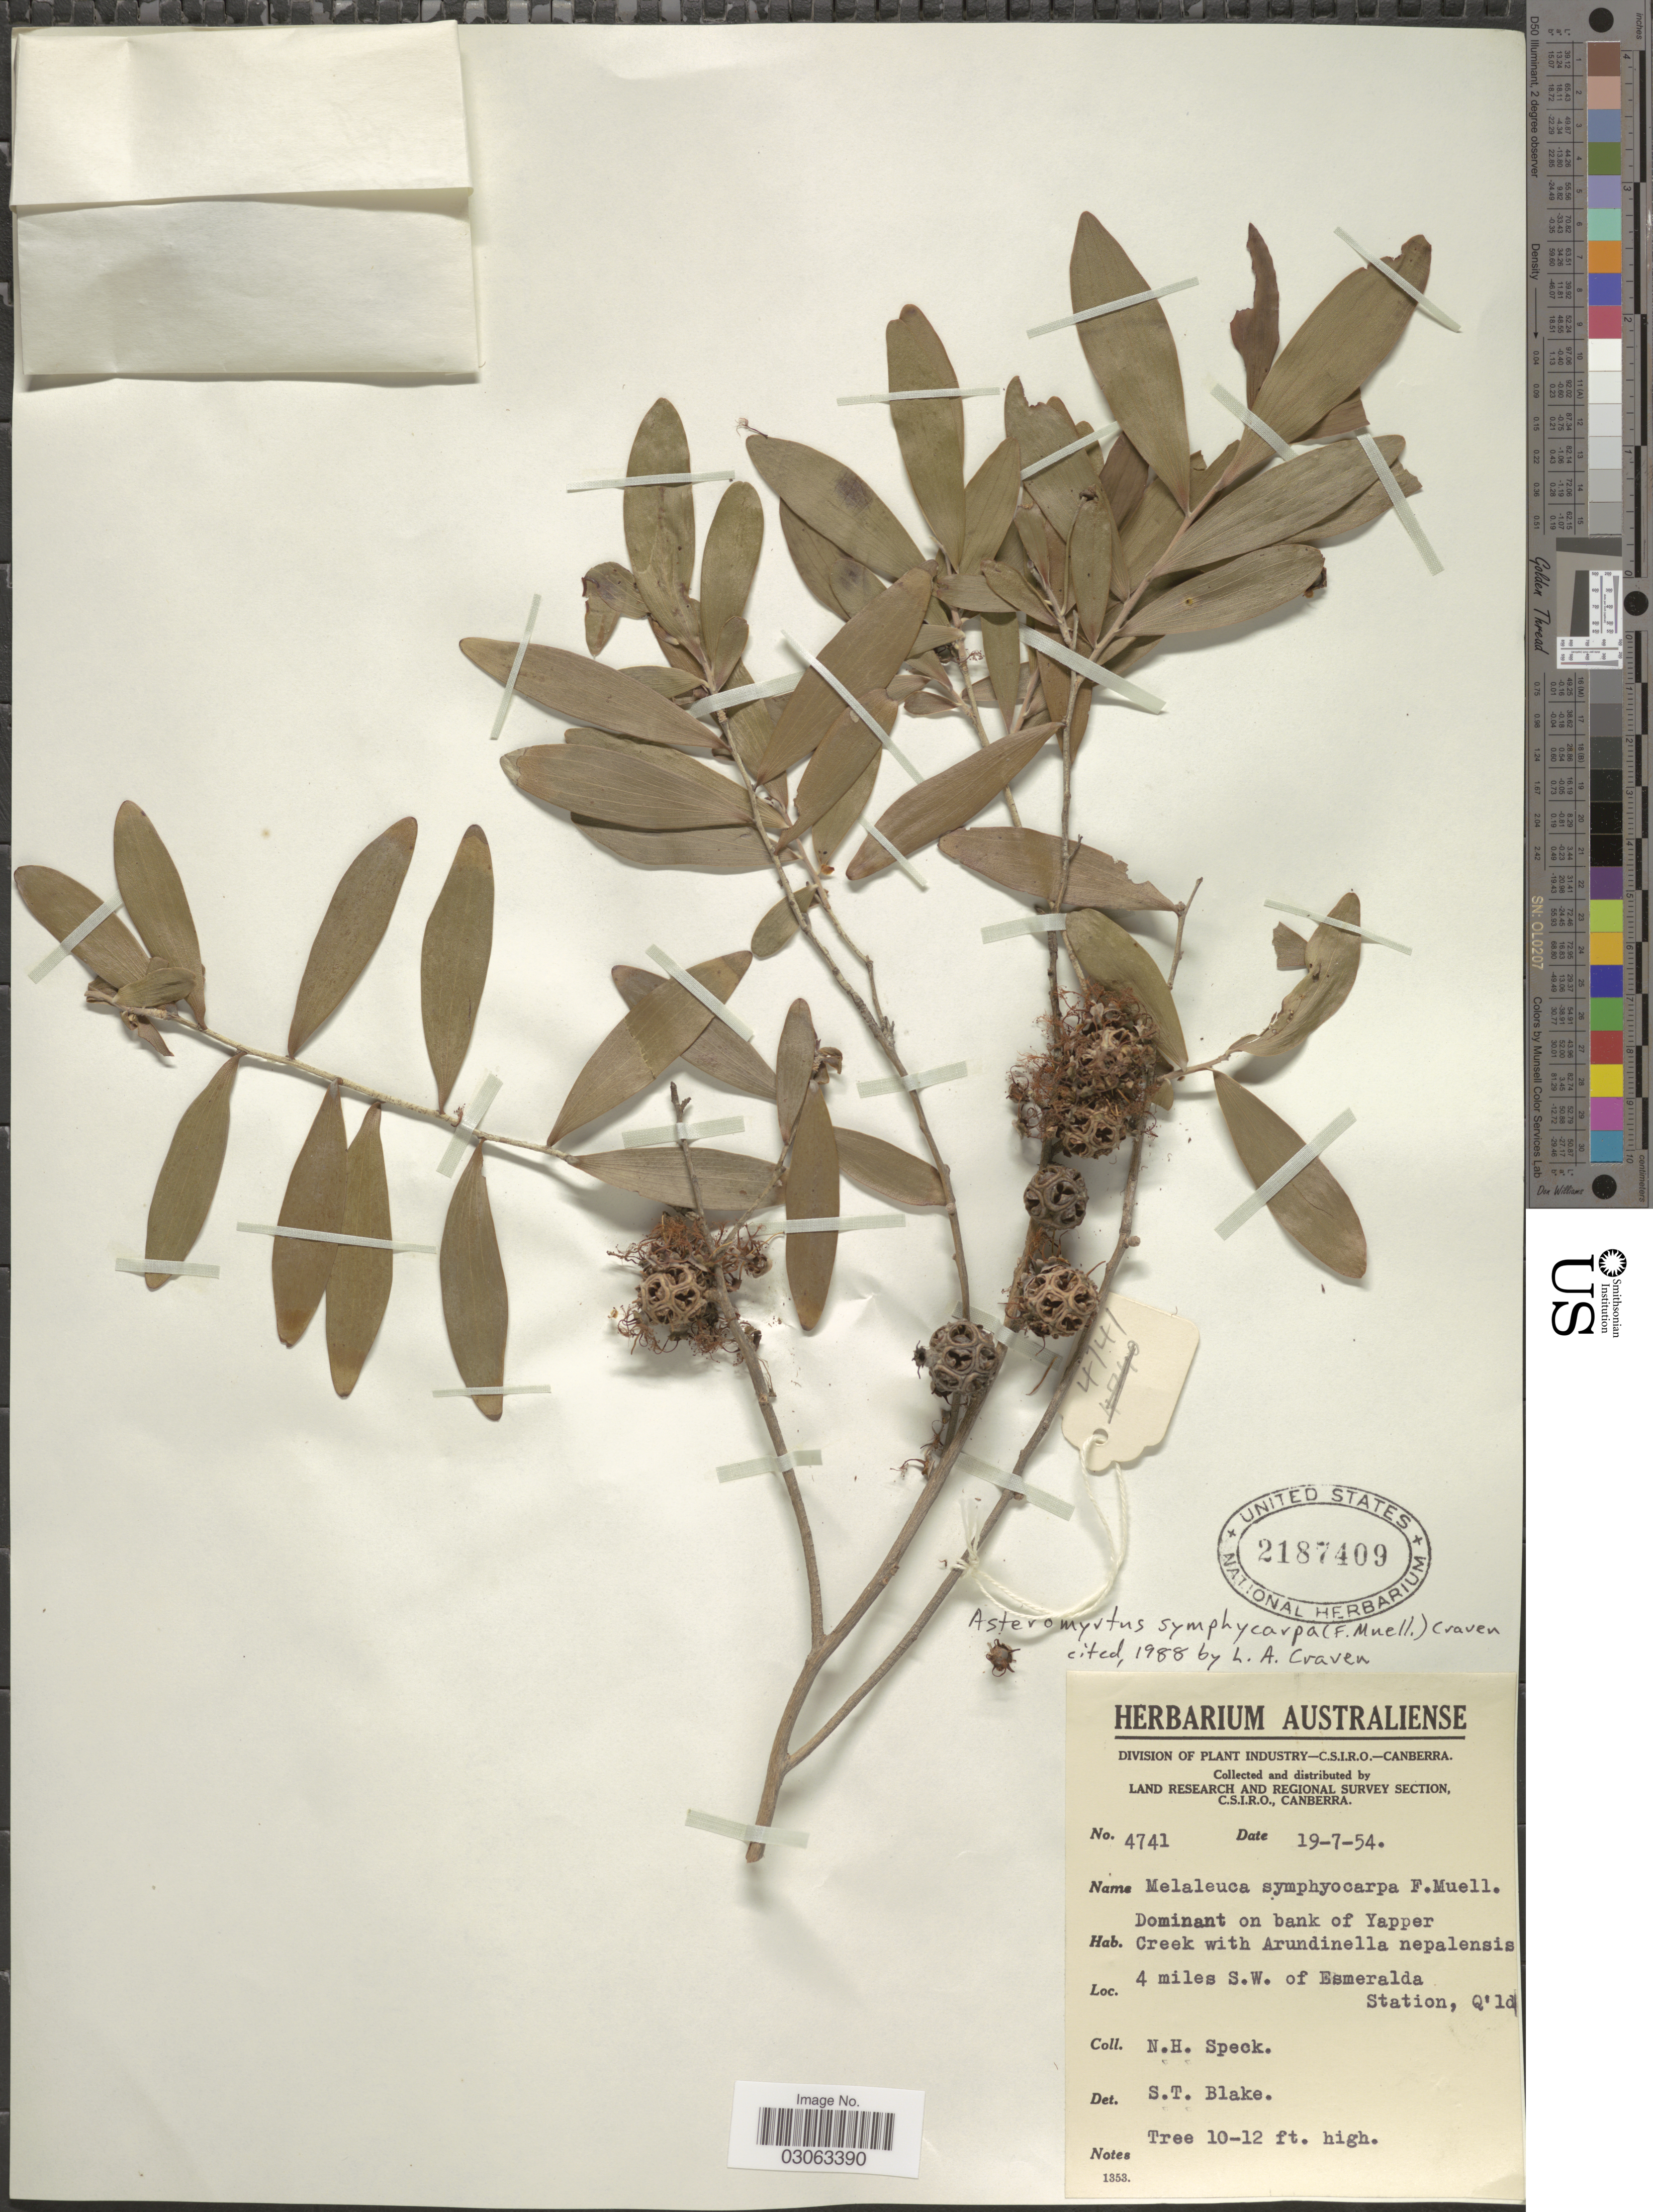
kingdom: Plantae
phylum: Tracheophyta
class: Magnoliopsida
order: Myrtales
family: Myrtaceae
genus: Asteromyrtus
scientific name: Asteromyrtus symphyocarpa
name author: (F. Muell.) Craven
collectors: N. Speck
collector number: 4741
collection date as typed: Transcribed d/m/y: 19/7/54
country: Australia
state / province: Queensland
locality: Dominant on bank of Yapper Creek with Arundinella nepalensis. 4 miles S.W. of Esmeralda Station, Q'ld.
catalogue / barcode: US 2187409